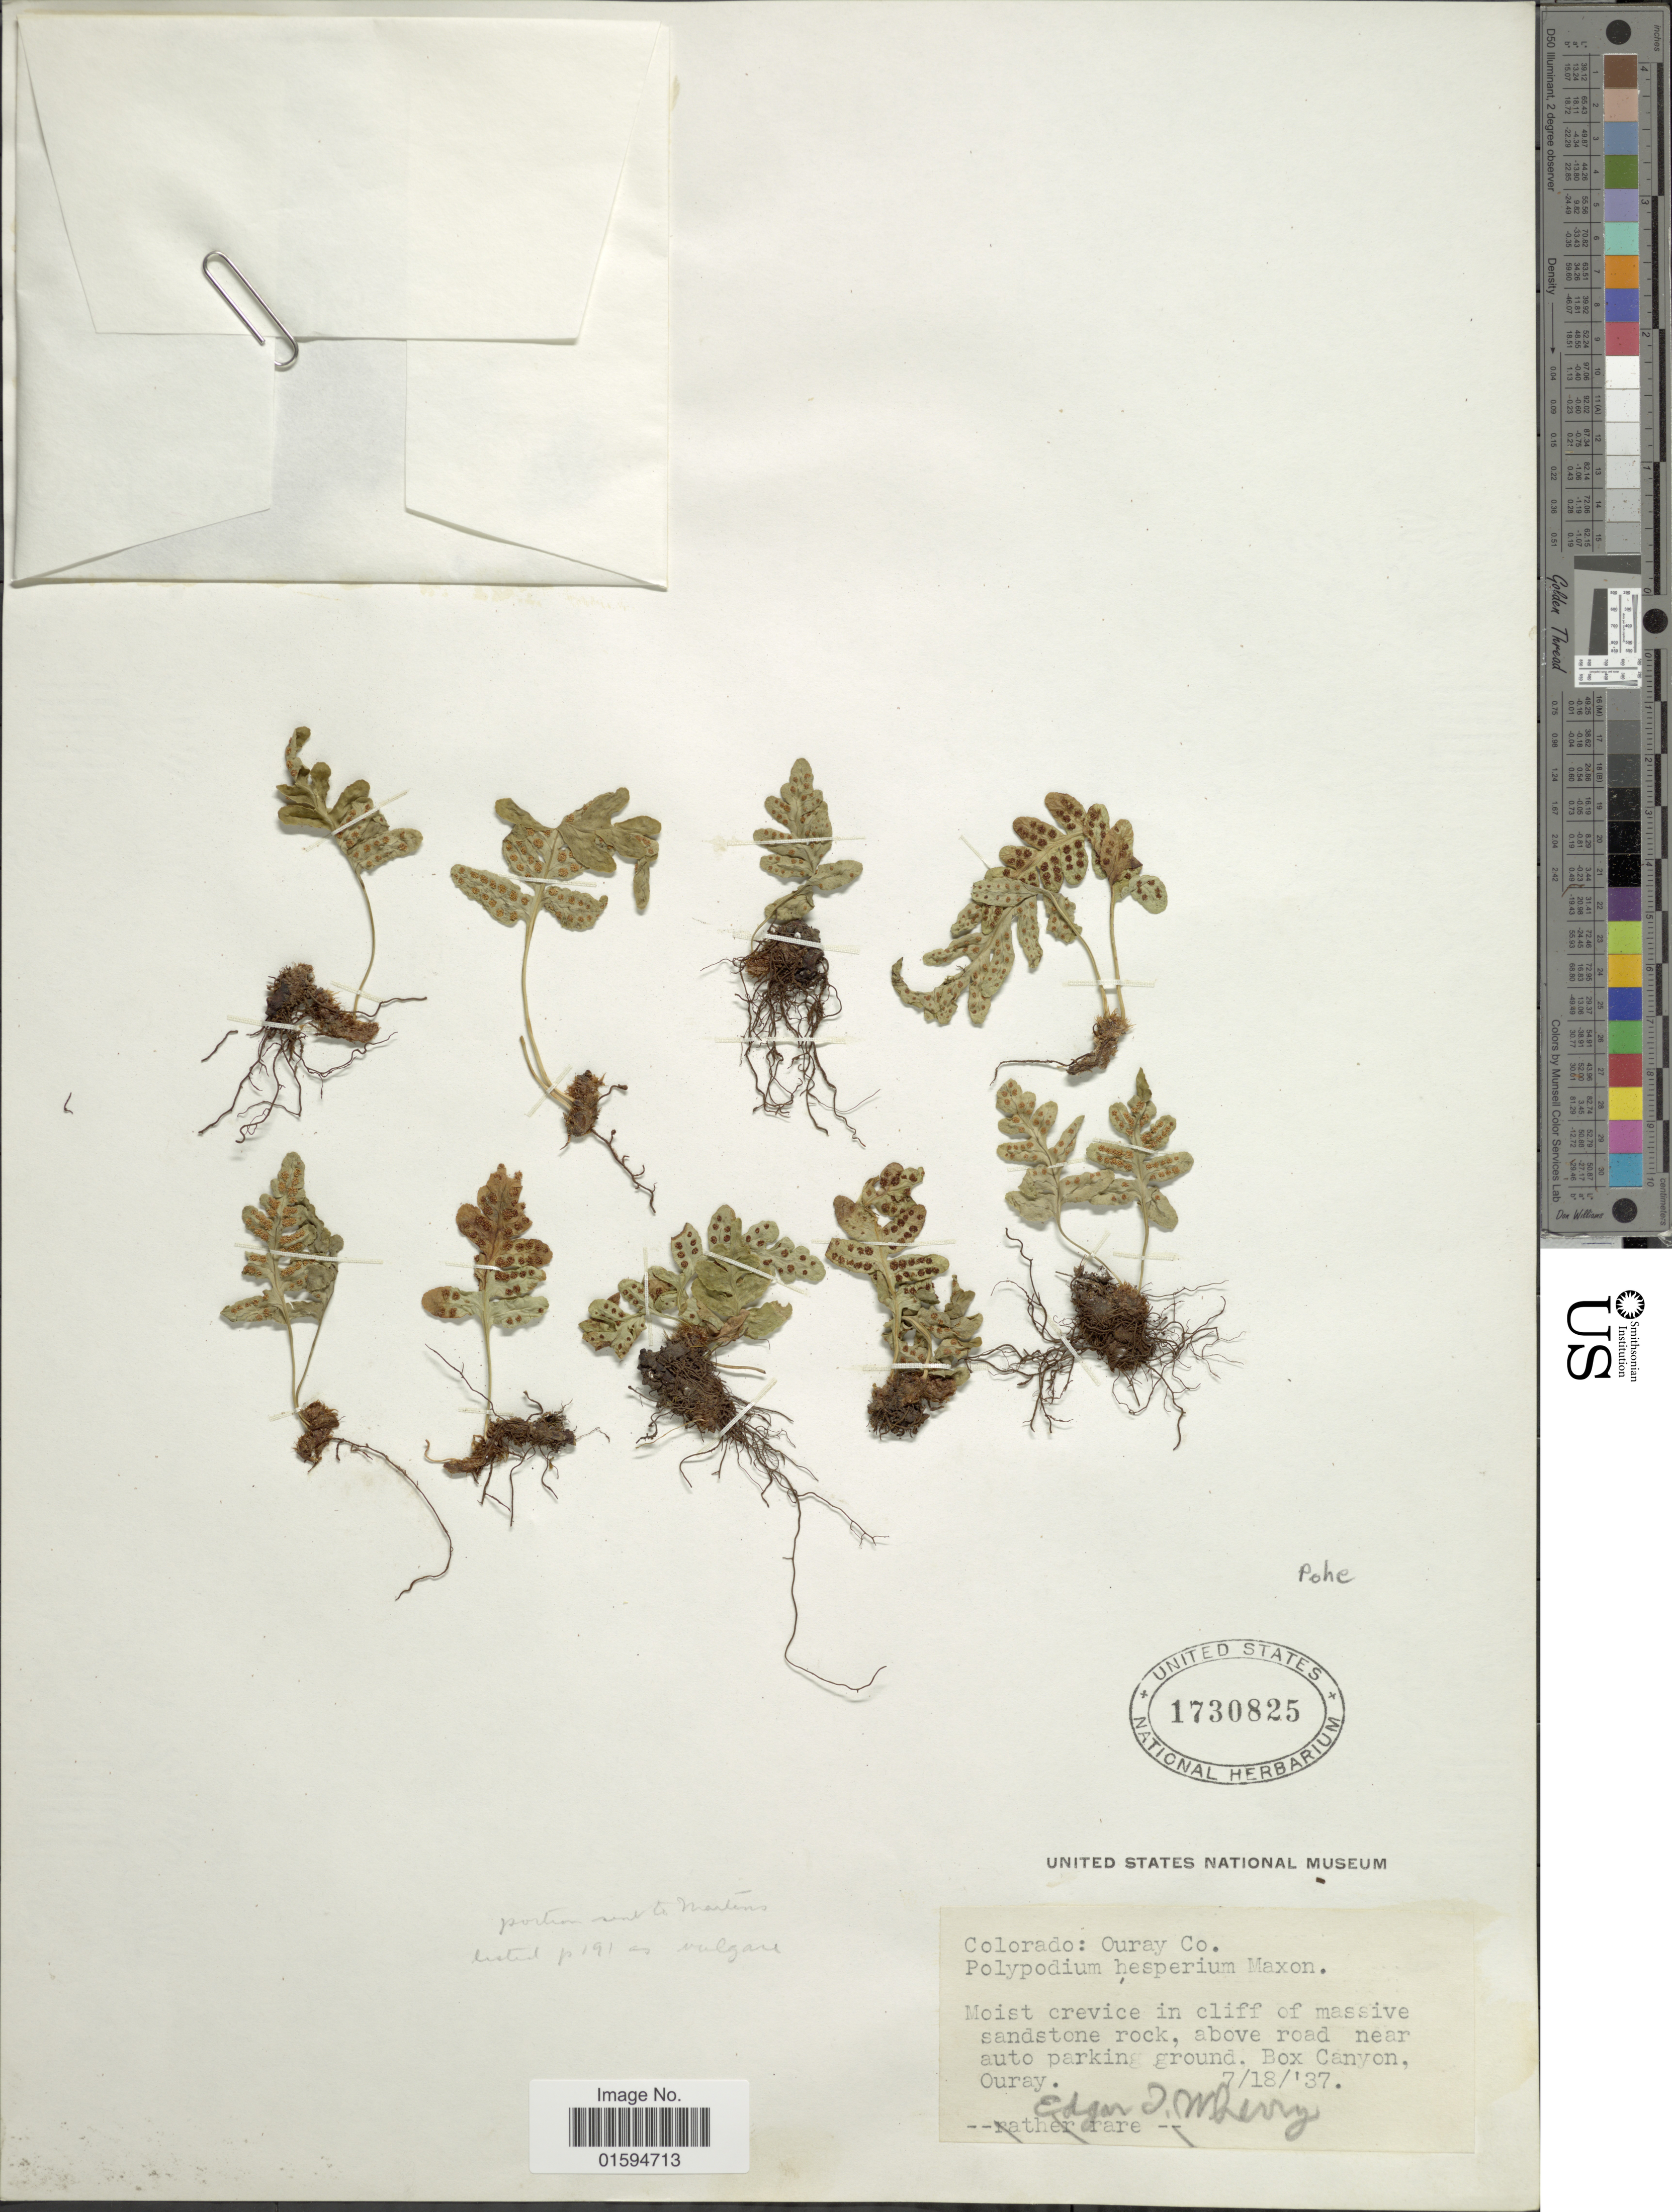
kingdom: Plantae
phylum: Tracheophyta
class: Polypodiopsida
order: Polypodiales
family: Polypodiaceae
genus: Polypodium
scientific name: Polypodium hesperium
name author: Maxon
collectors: E. Wherry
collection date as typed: Transcribed d/m/y: 18/7/37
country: United States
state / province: Colorado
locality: Ouray Co, above road near auto parking ground, Box Canonyon Ouray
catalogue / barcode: US 1730825